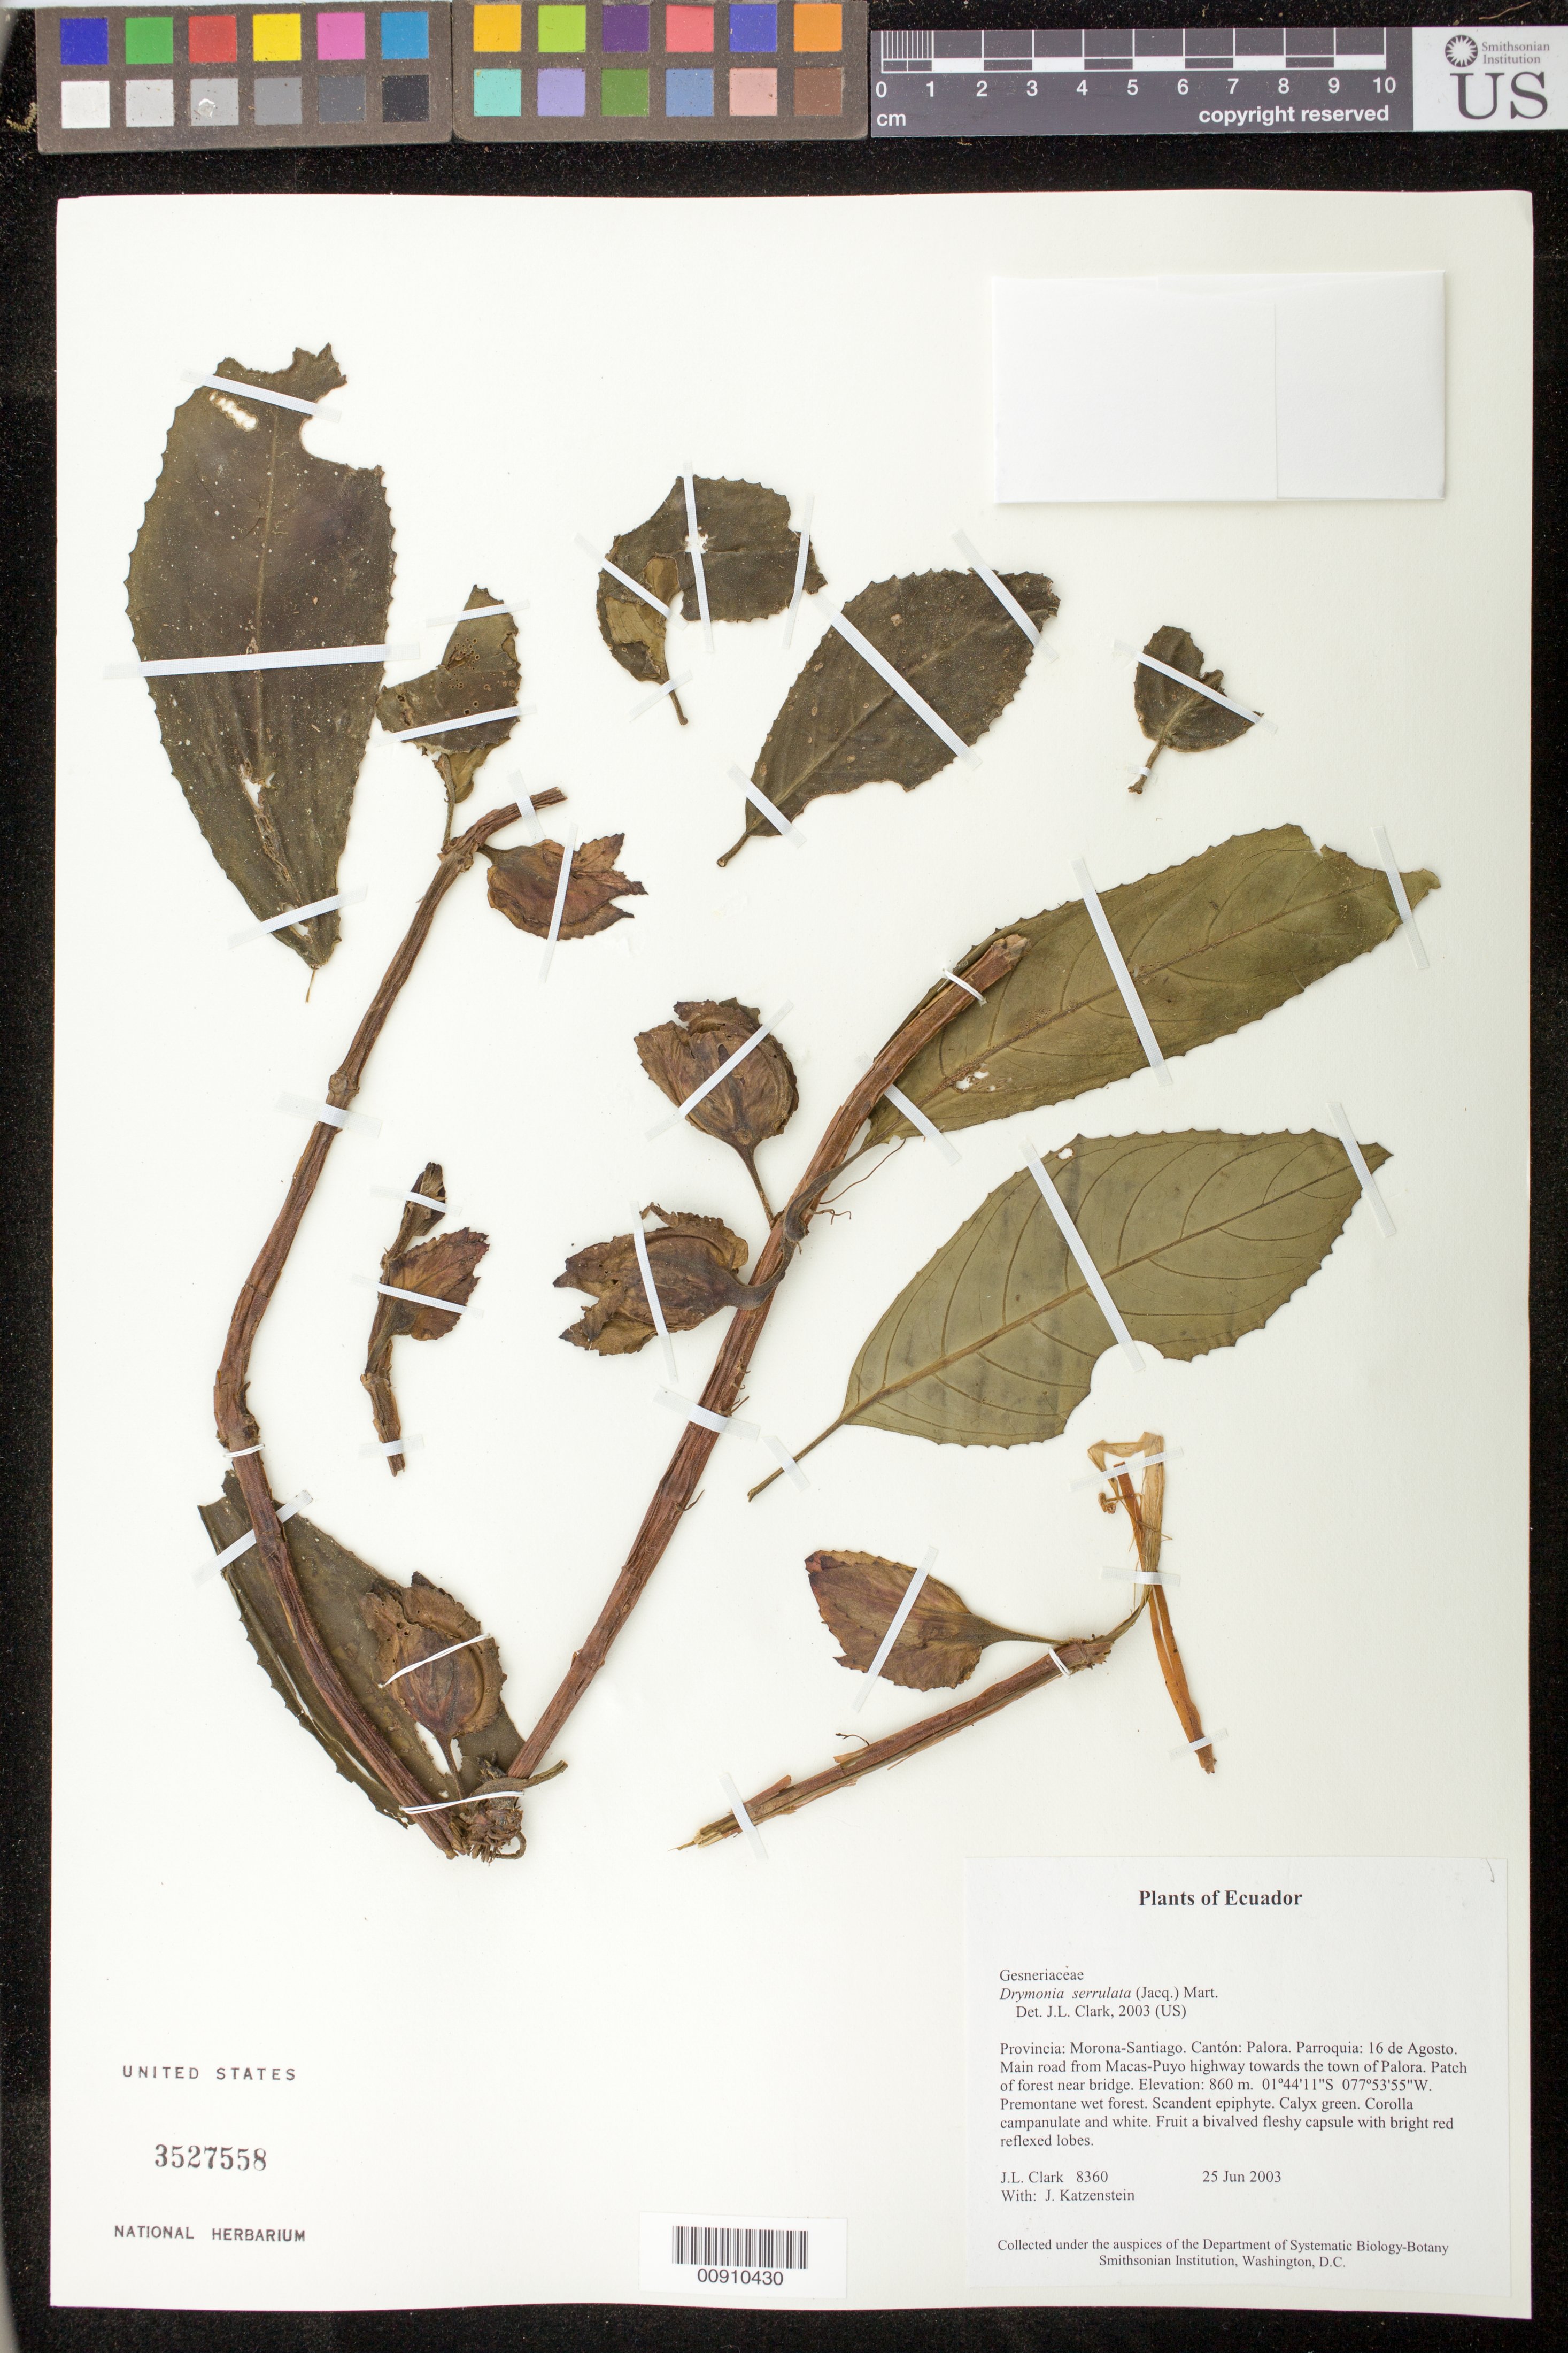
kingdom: Plantae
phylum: Tracheophyta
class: Magnoliopsida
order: Lamiales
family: Gesneriaceae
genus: Drymonia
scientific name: Drymonia serrulata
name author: (Jacq.) Mart.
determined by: Clark, J. L., (SEL), The Marie Selby Botanical Garden (UNITED STATES)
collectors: J. L. Clark & J. Katzenstein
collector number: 8360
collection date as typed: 25 Jun 2003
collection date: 2003-06-25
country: Ecuador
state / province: Morona-Santiago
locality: Palora. Parroquia: 16 de Agosto. Main road from Macas-Puyo highway towards the town of Palora. Patch of forest near bridge.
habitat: Premontane wet forest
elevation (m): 860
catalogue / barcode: US 3527558